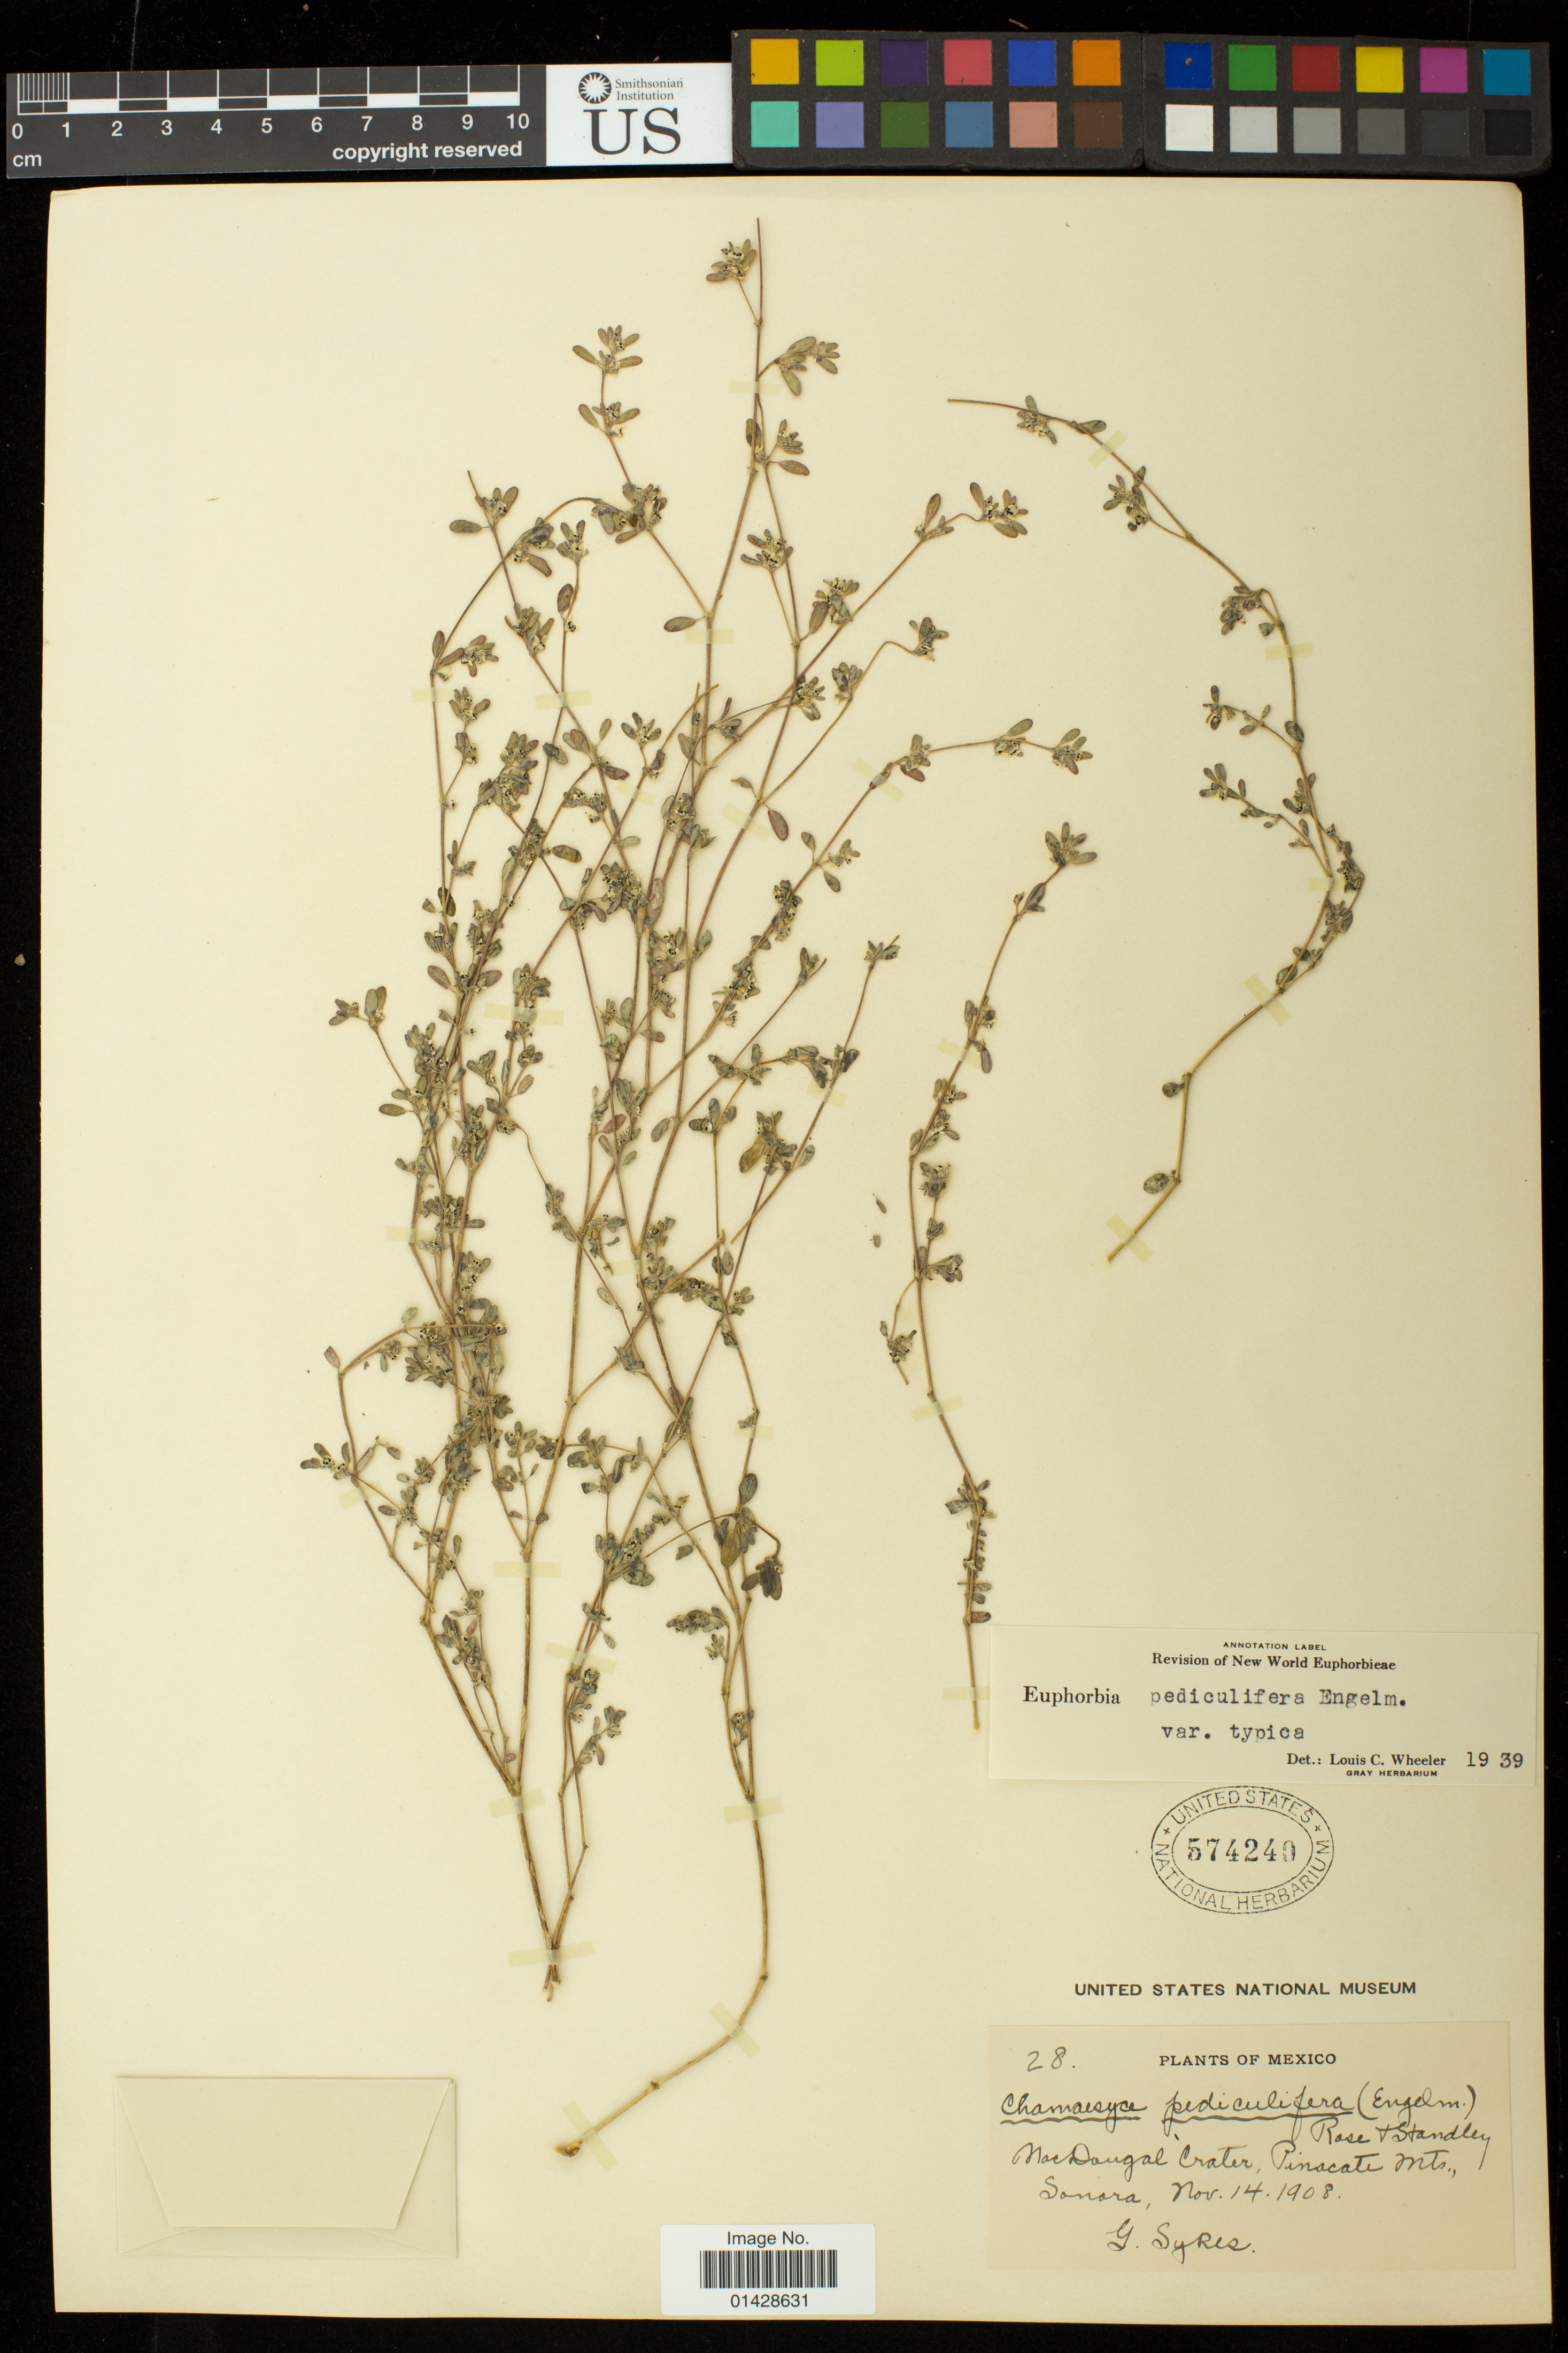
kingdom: Plantae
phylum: Tracheophyta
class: Magnoliopsida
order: Malpighiales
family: Euphorbiaceae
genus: Euphorbia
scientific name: Euphorbia pediculifera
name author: Engelm.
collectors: G. Sykes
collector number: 28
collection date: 1908-11-14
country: Mexico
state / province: Sonora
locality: MacDougal Crater, Pinscate Mts.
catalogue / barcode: US 574240